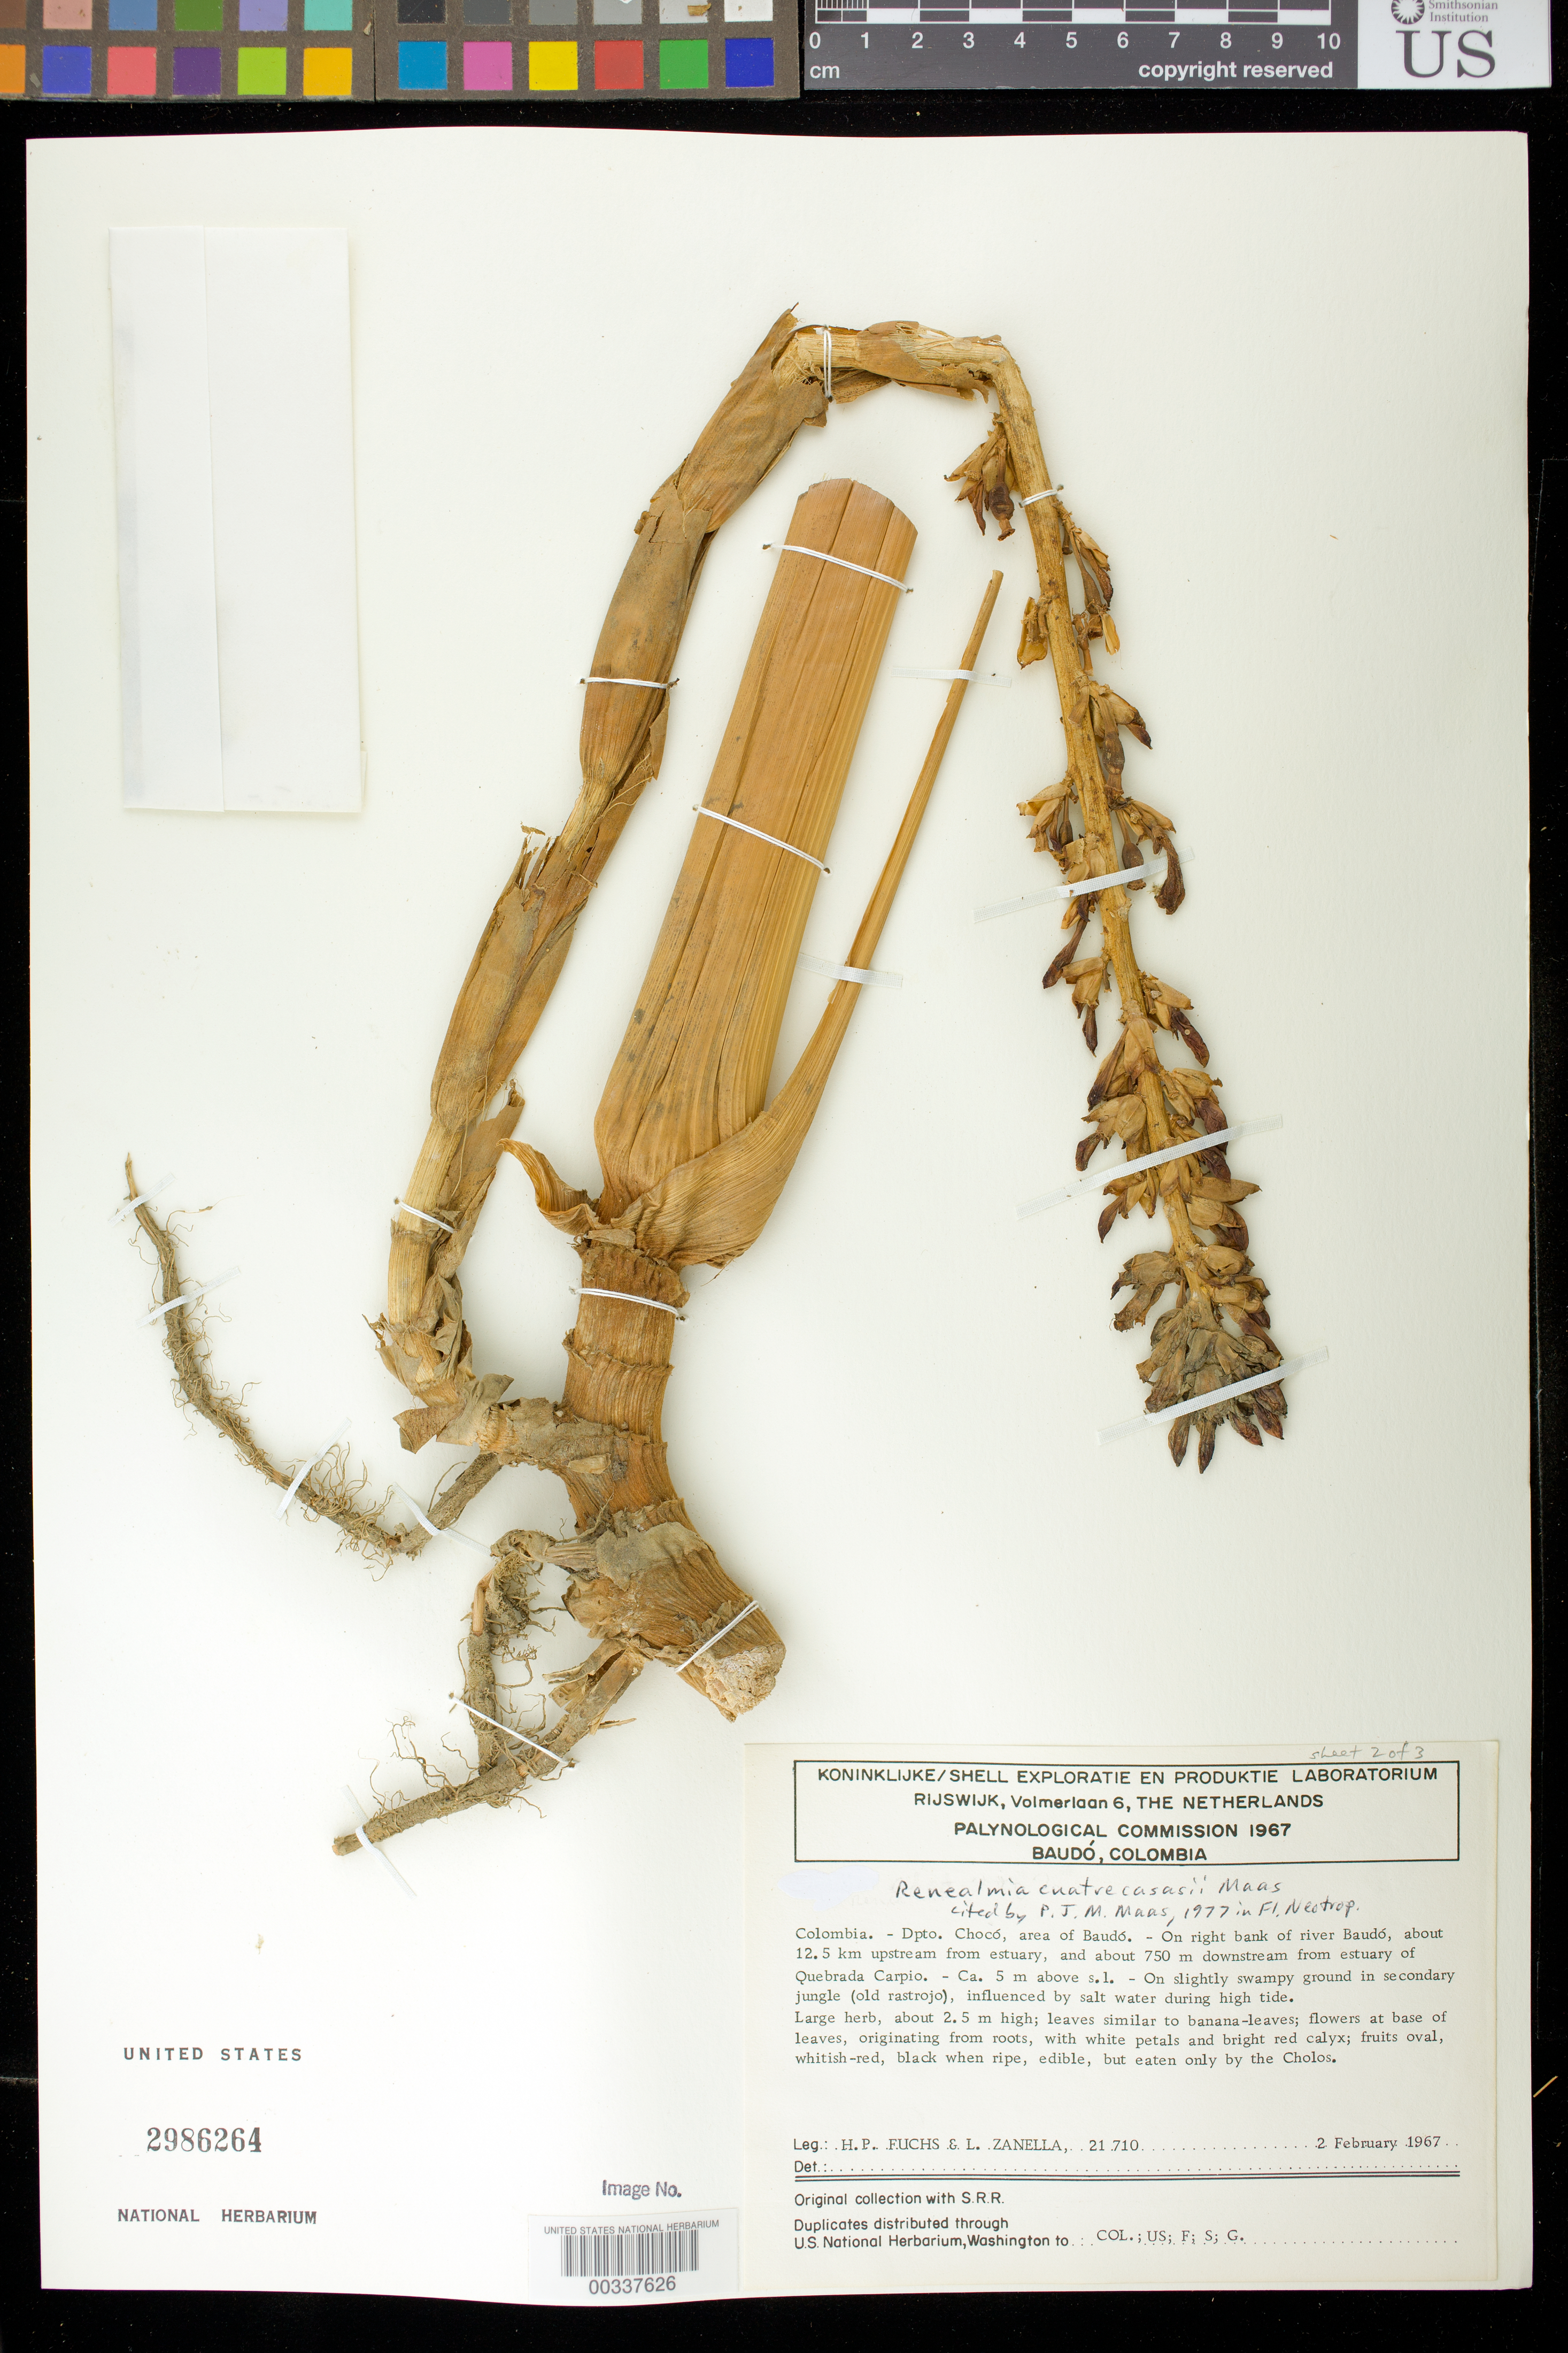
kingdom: Plantae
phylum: Tracheophyta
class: Liliopsida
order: Zingiberales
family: Zingiberaceae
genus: Renealmia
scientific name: Renealmia cuatrecasasii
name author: Maas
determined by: Maas, Paul J. M.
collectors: H. P. Fuchs & L. Zanella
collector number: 21710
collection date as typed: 02 Feb 1967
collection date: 1967-02-02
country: Colombia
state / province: Chocó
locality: Area of Baudo - on right bank of River Baudo, about 12.5 km upstream from estuary, and about 750 m downstream from estuary of ..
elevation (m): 5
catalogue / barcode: US 2986264